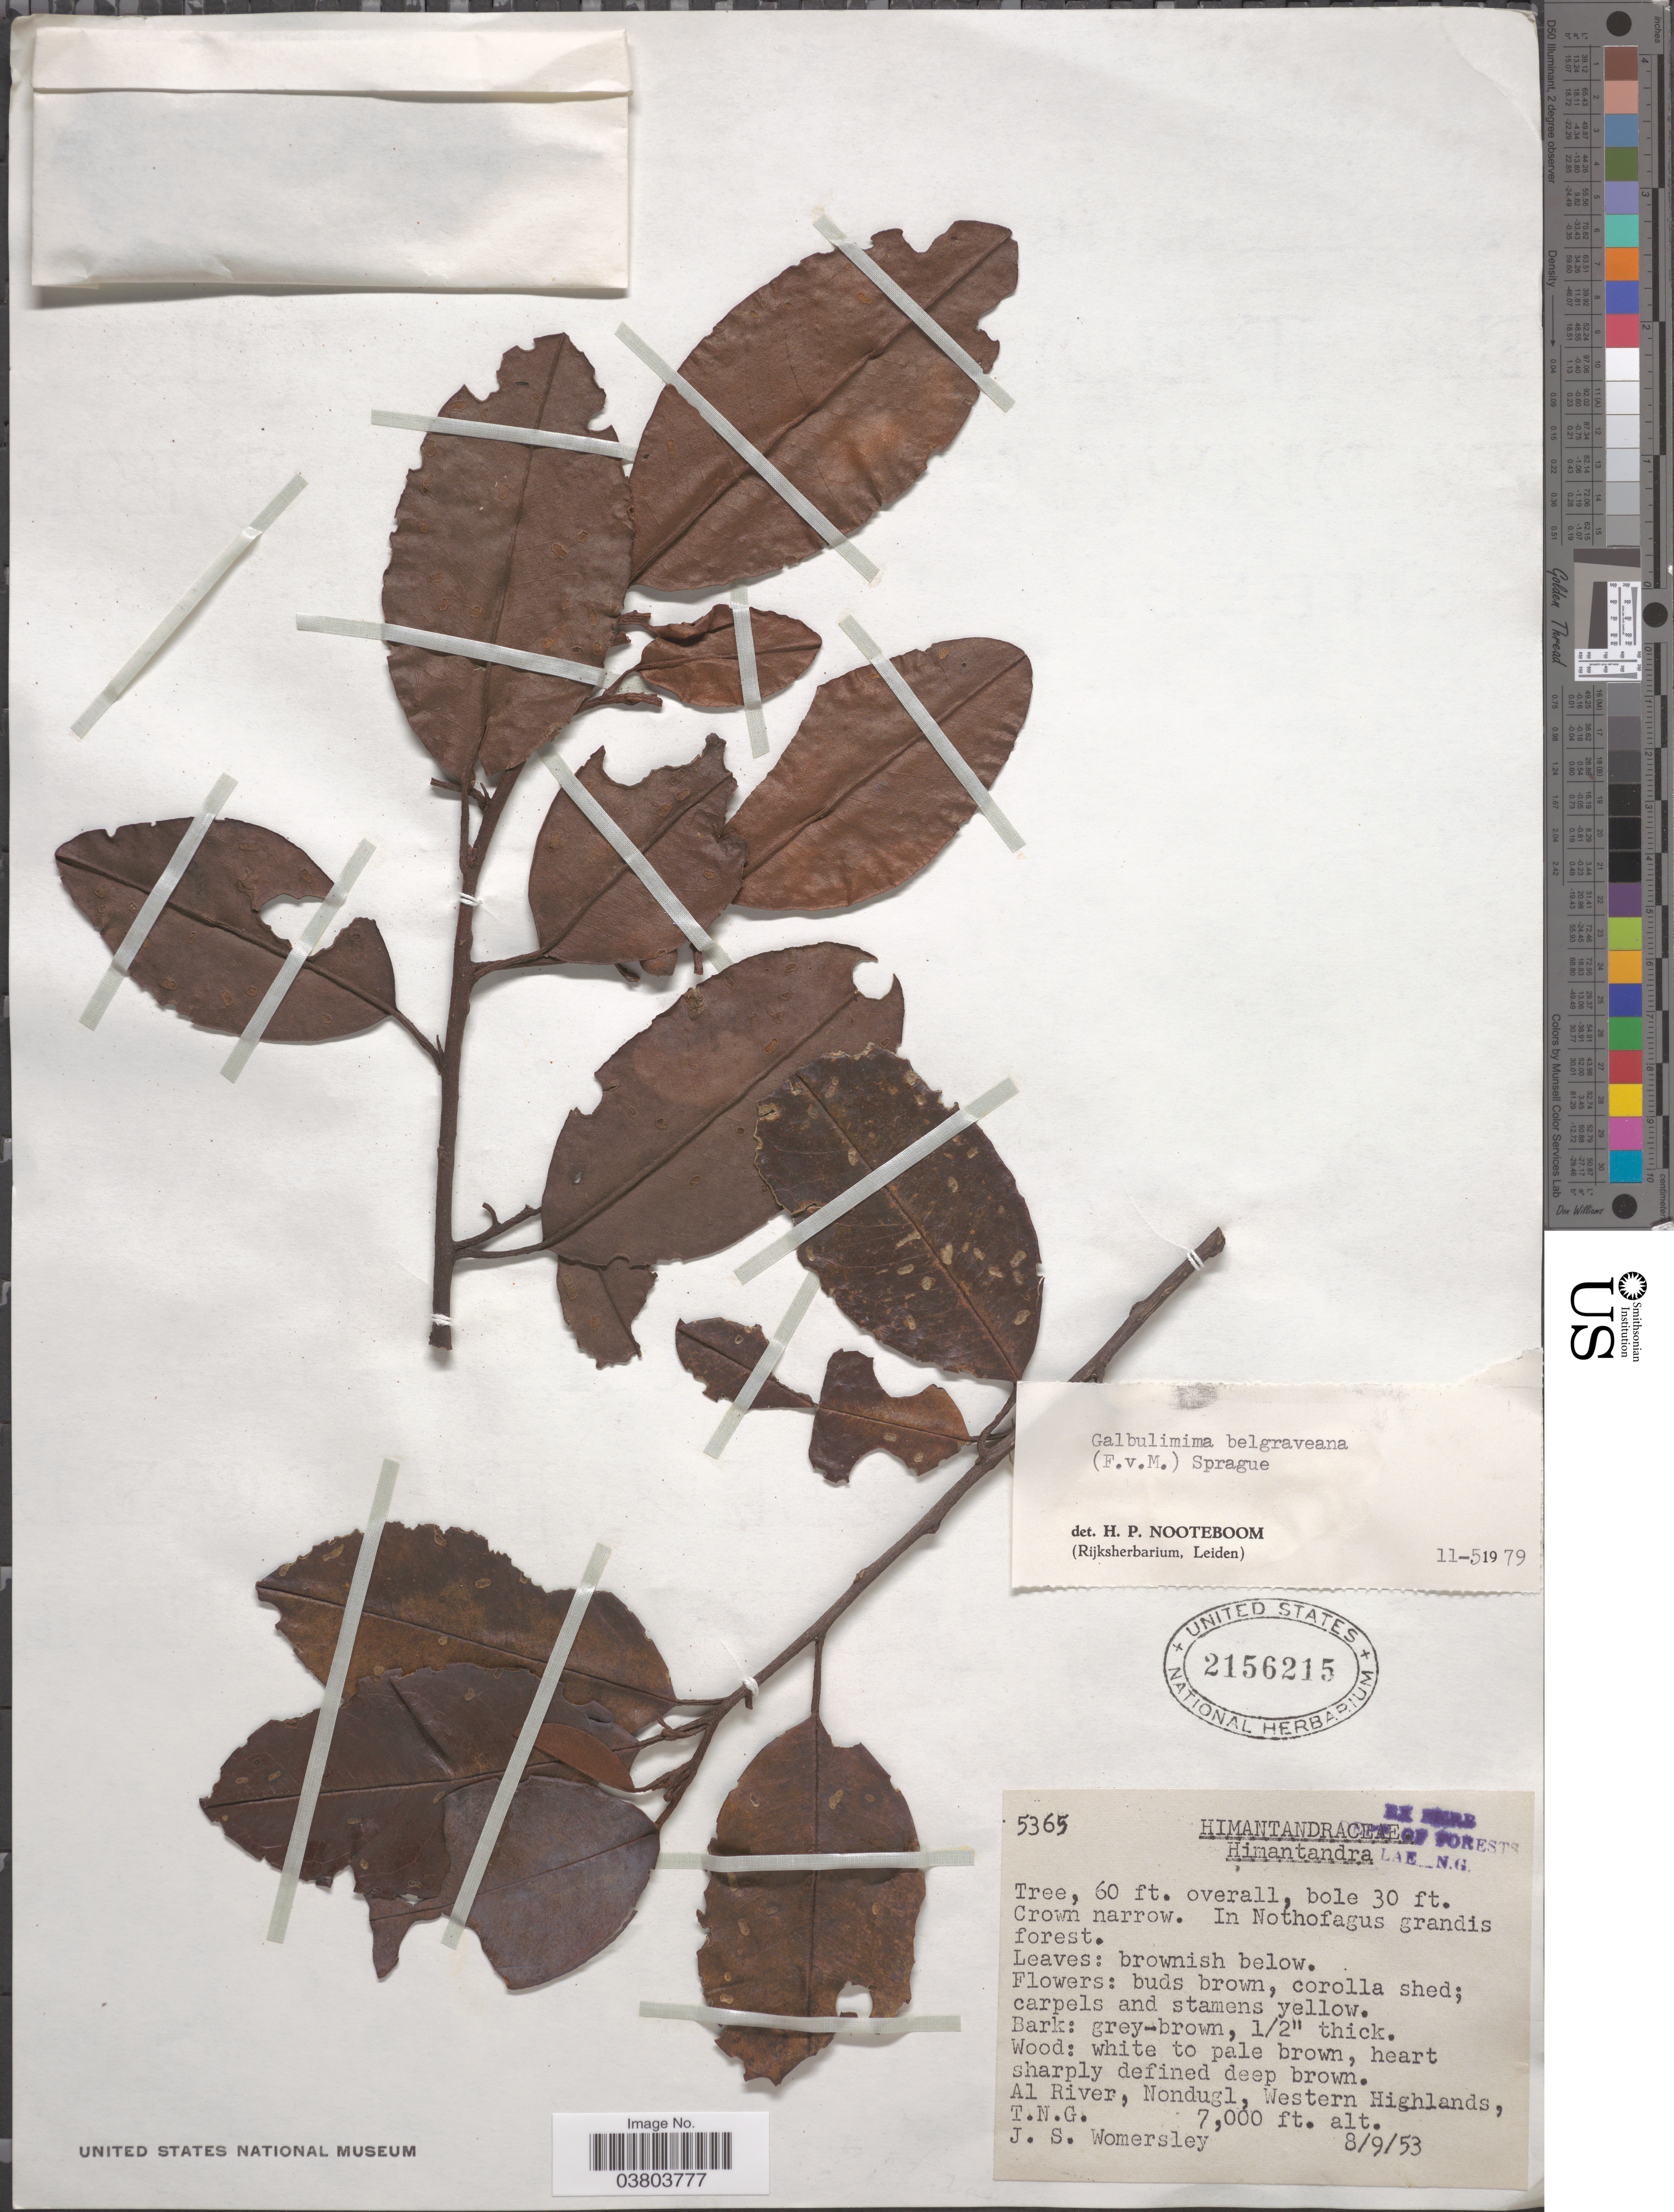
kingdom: Plantae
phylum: Tracheophyta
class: Magnoliopsida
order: Magnoliales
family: Himantandraceae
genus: Galbulimima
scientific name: Galbulimima belgraveana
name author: (F. Muell.) Sprague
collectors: J. S. Womersley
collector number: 5365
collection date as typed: Transcribed d/m/y: 8/9/53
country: Papua New Guinea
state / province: Western Highlands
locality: Al River, Nondugl, T. N. G.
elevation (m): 2134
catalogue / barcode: US 2156215